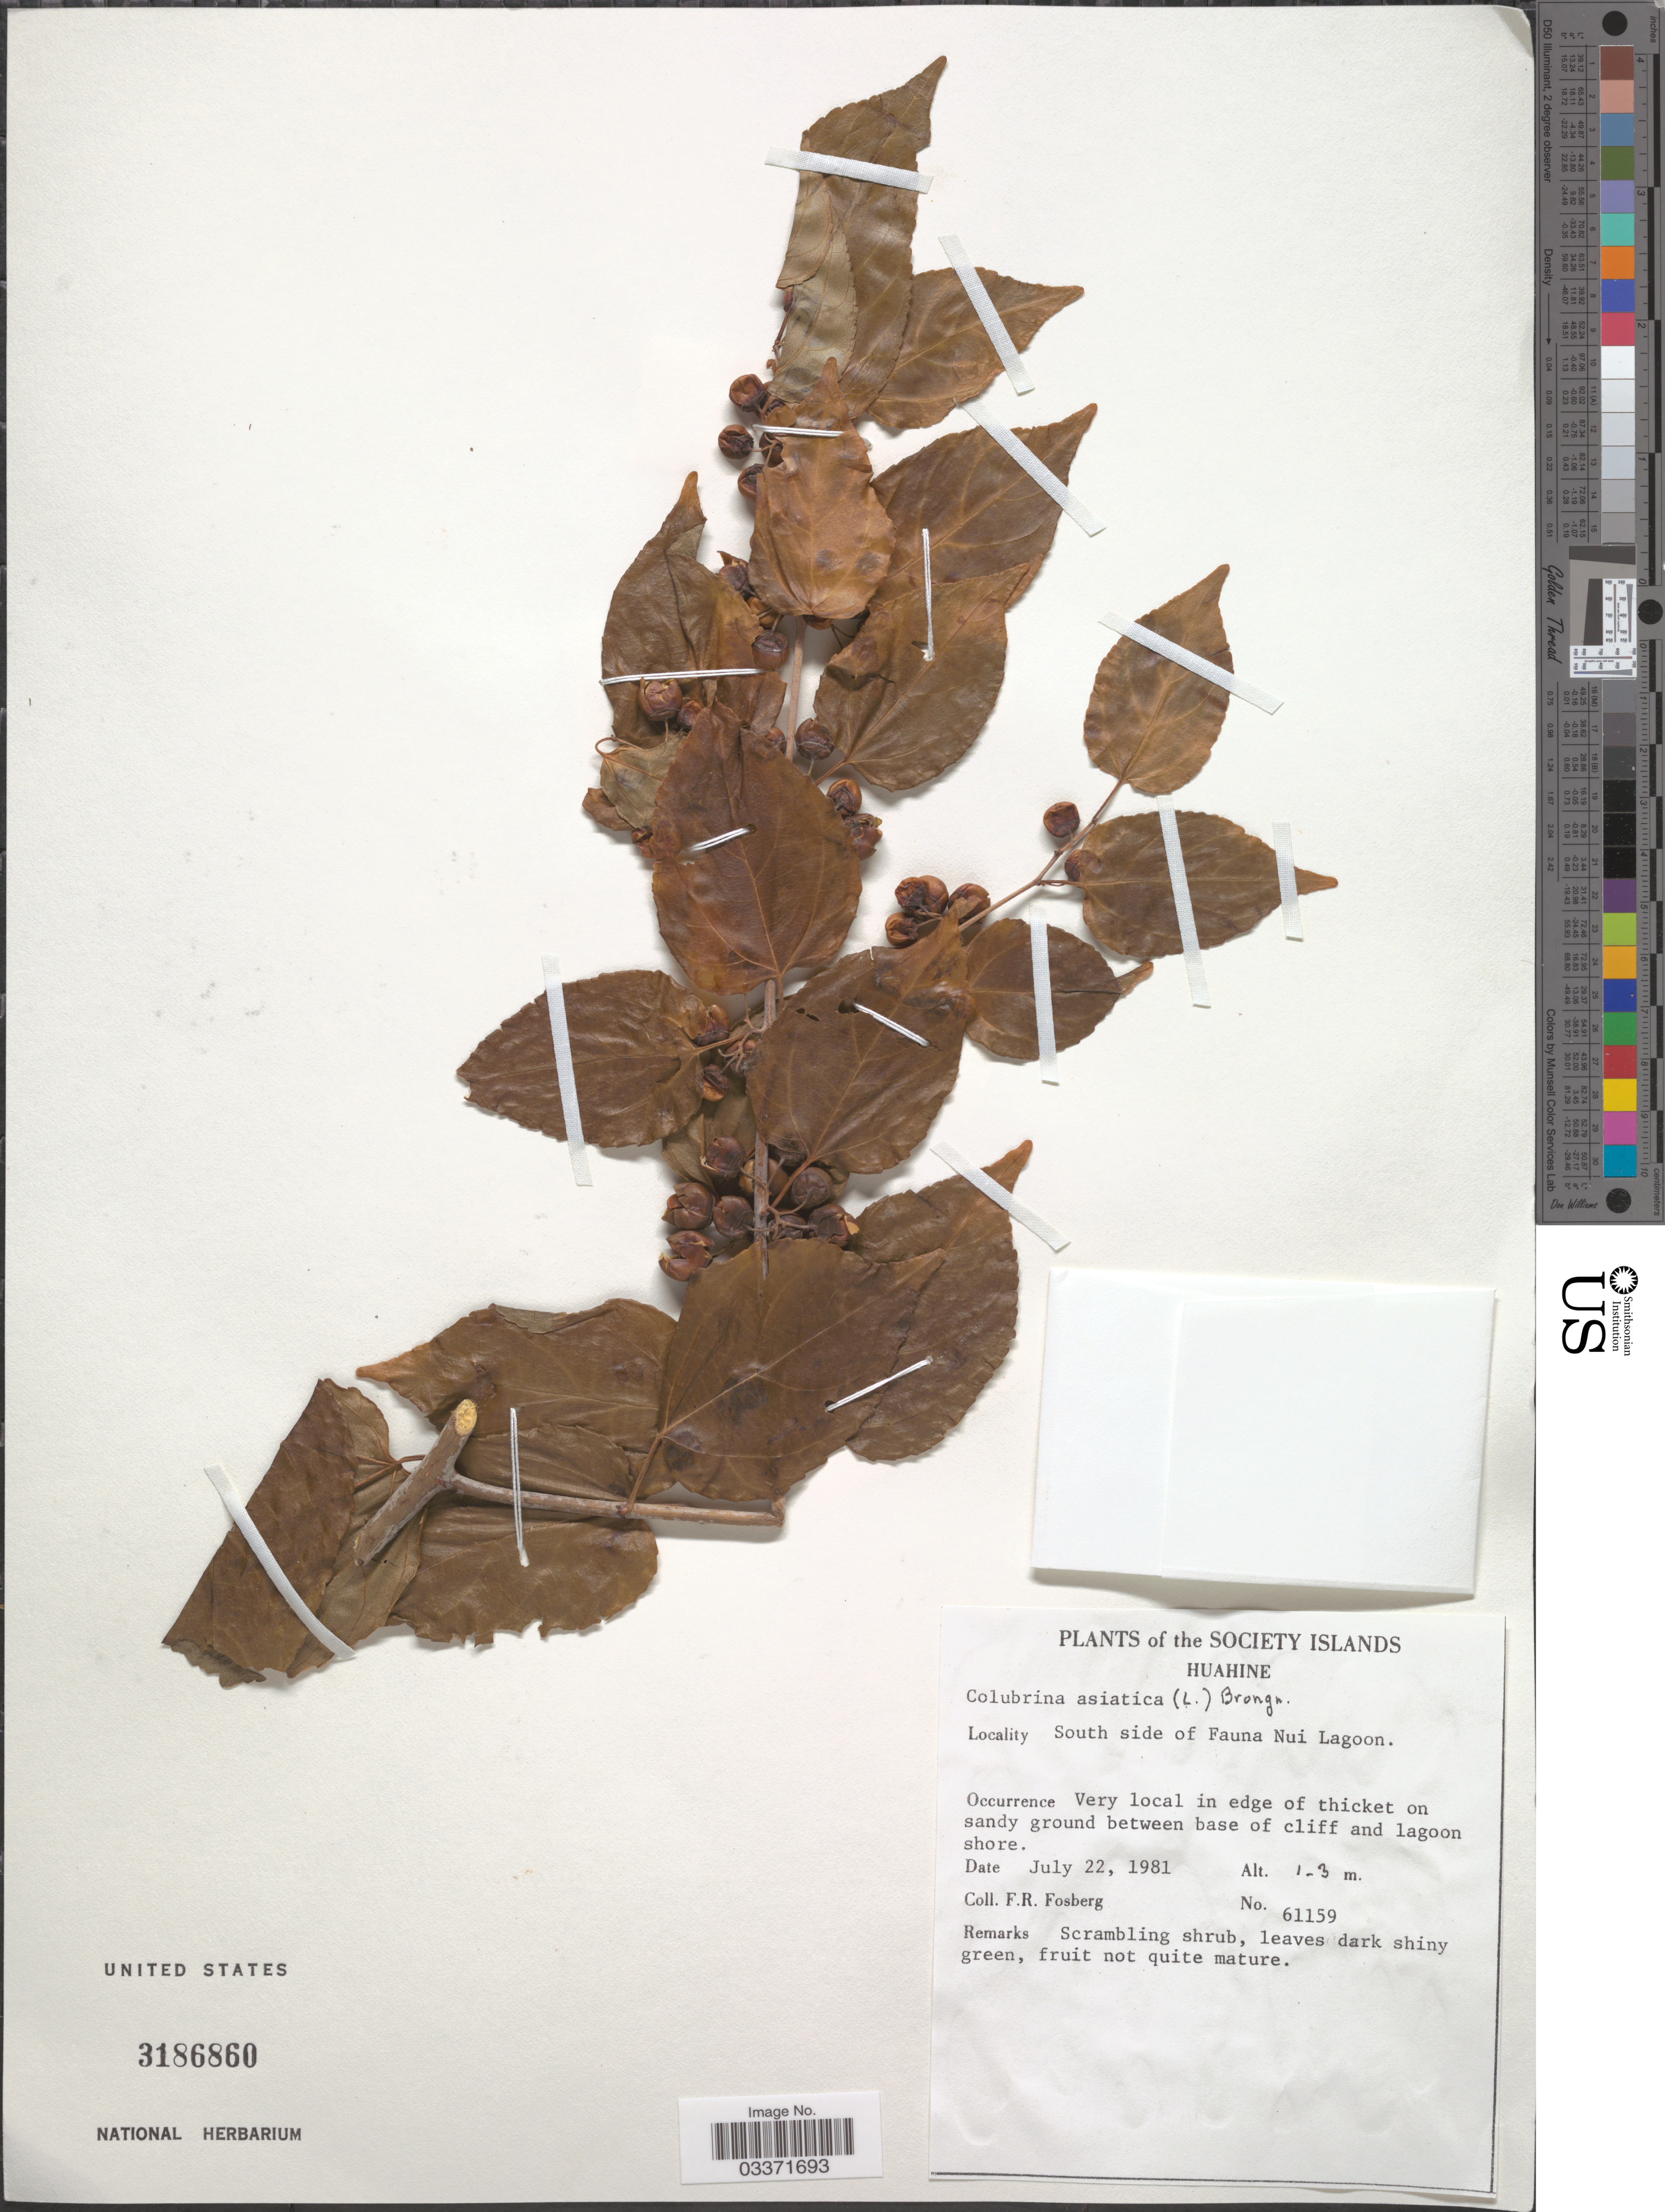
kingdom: Plantae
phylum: Tracheophyta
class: Magnoliopsida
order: Rosales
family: Rhamnaceae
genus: Colubrina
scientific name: Colubrina asiatica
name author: (L.) Brongn.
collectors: F. R. Fosberg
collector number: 61159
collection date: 1981-07-22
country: French Polynesia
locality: Society Islands, Huahine, South side of Fauna Nui Lagoon.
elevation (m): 1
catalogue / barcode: US 3186860